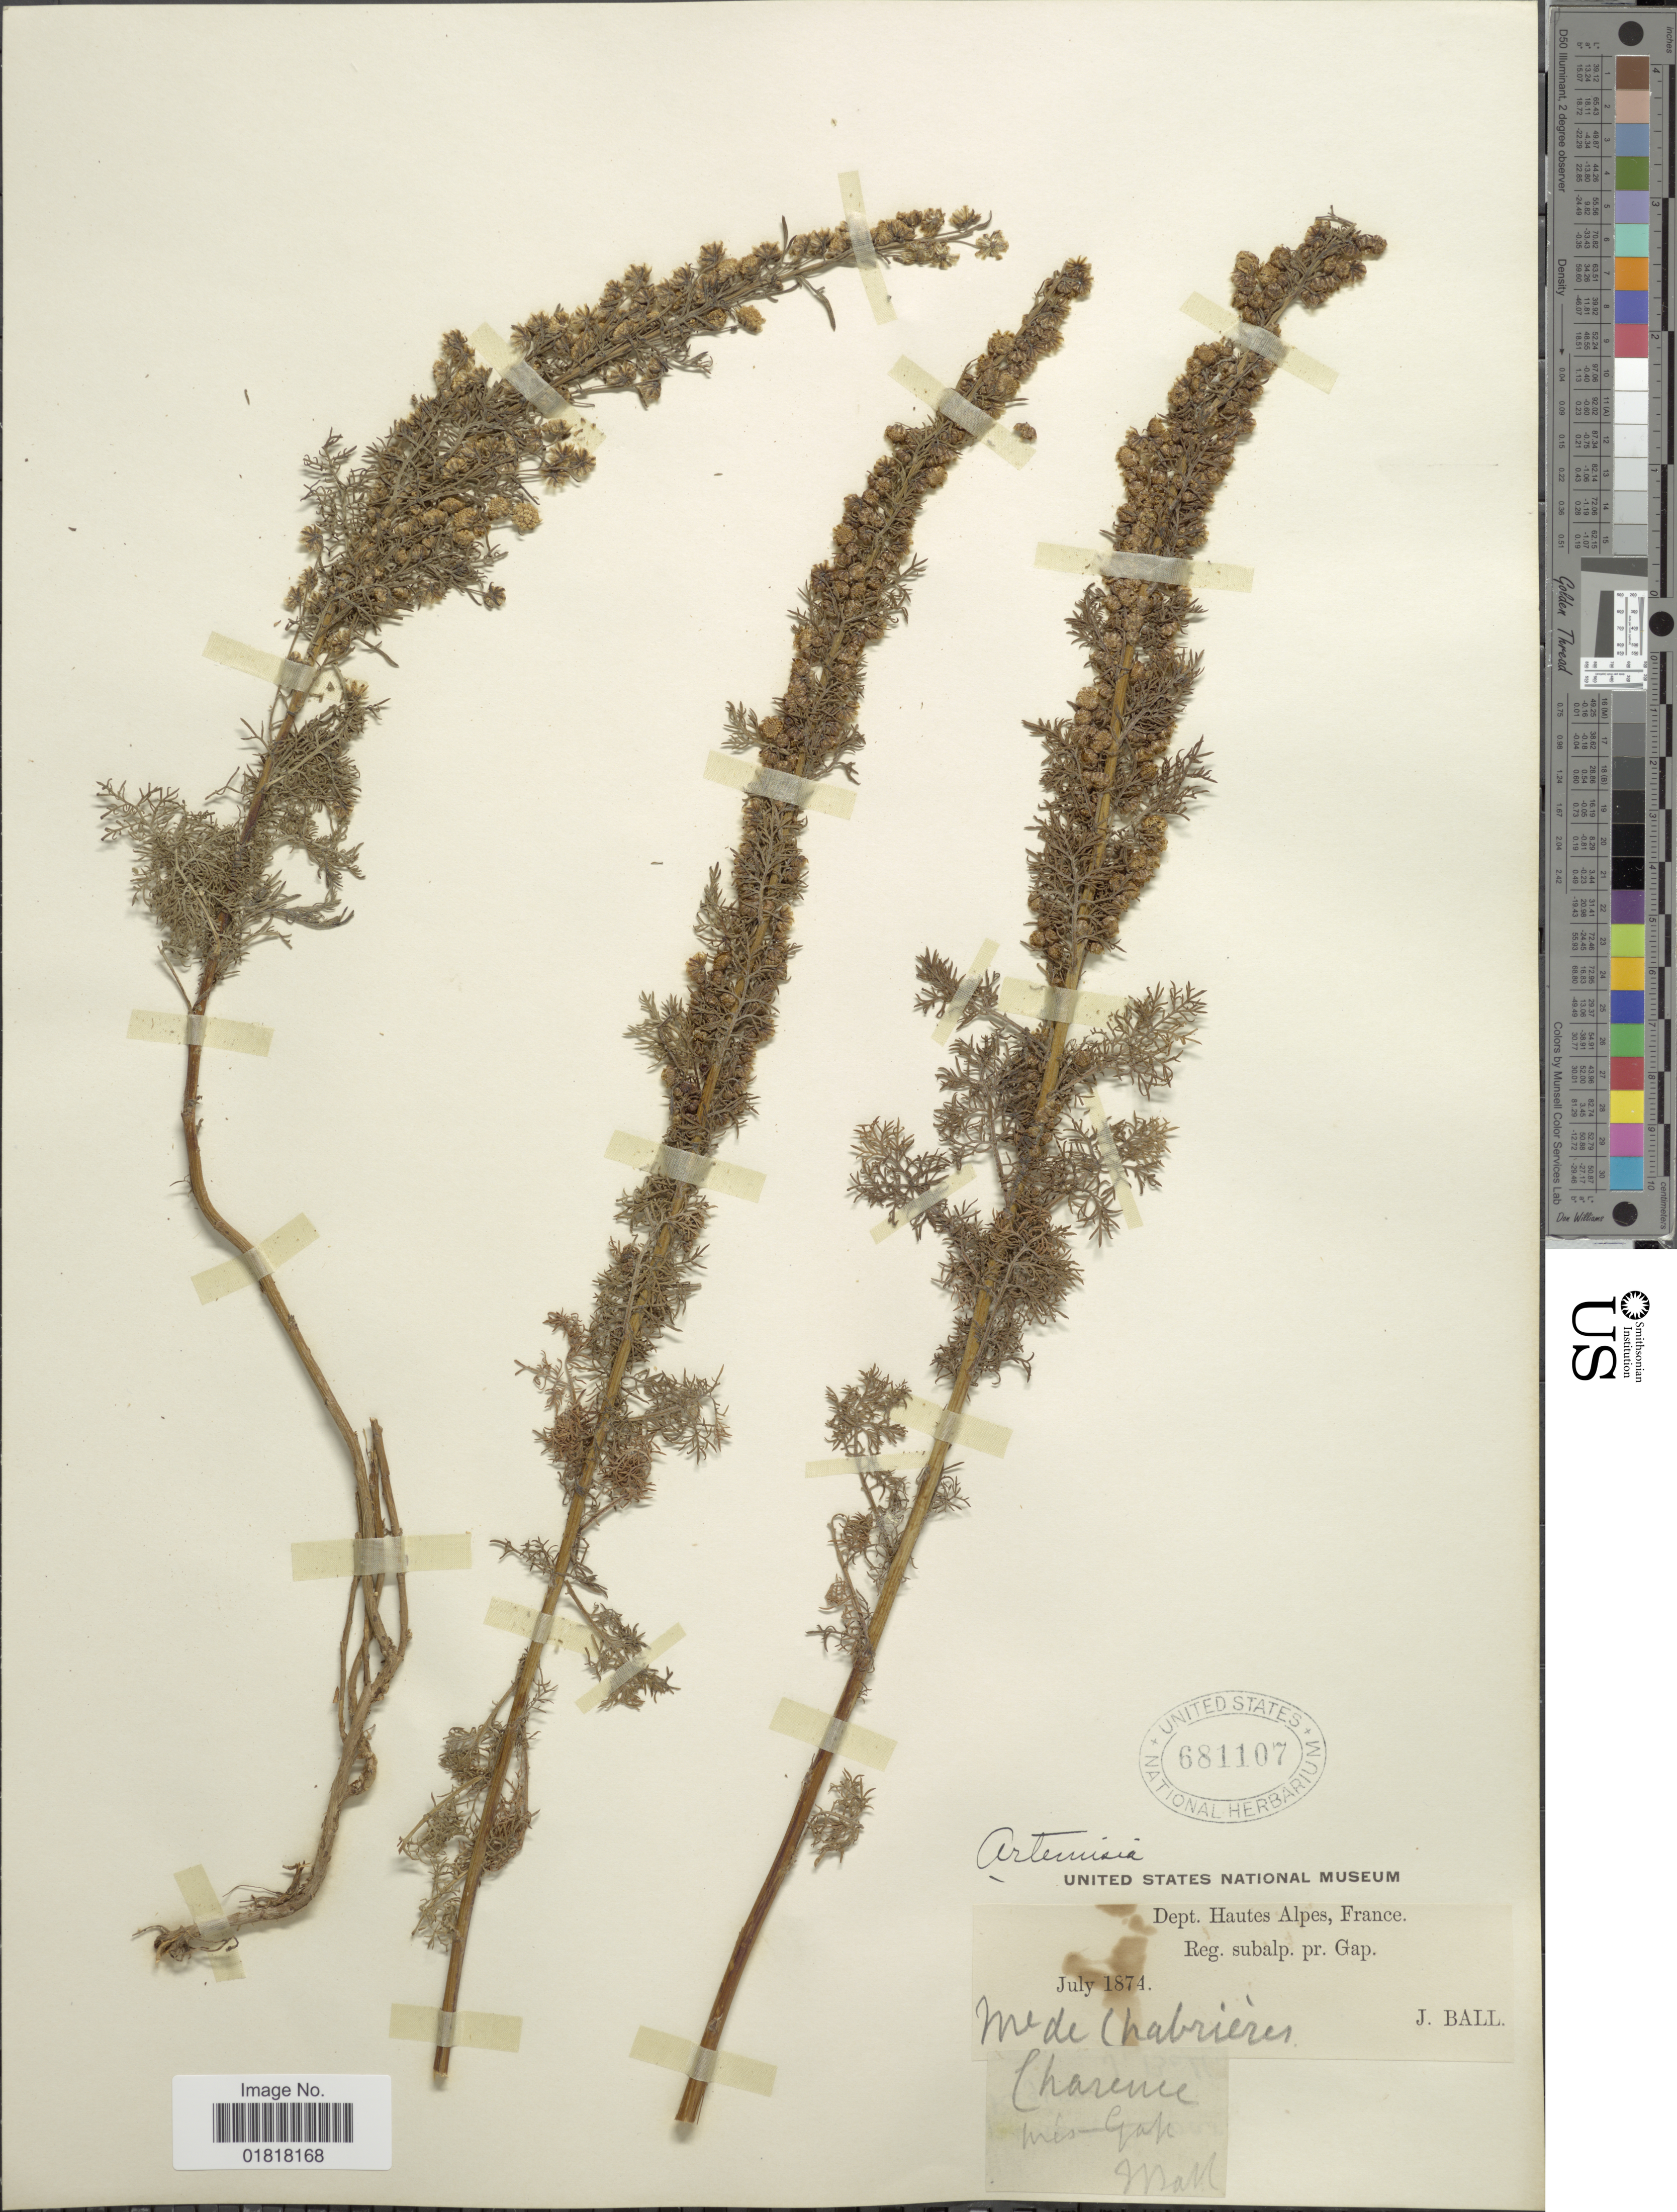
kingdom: Plantae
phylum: Tracheophyta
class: Magnoliopsida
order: Asterales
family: Asteraceae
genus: Artemisia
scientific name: Artemisia sp.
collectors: J. Ball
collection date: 1874-07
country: France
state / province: Provence-Alpes-Côte d'Azur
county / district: Alpes-de-Haute-Provence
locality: Near Gap, Chabrierés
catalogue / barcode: US 681107